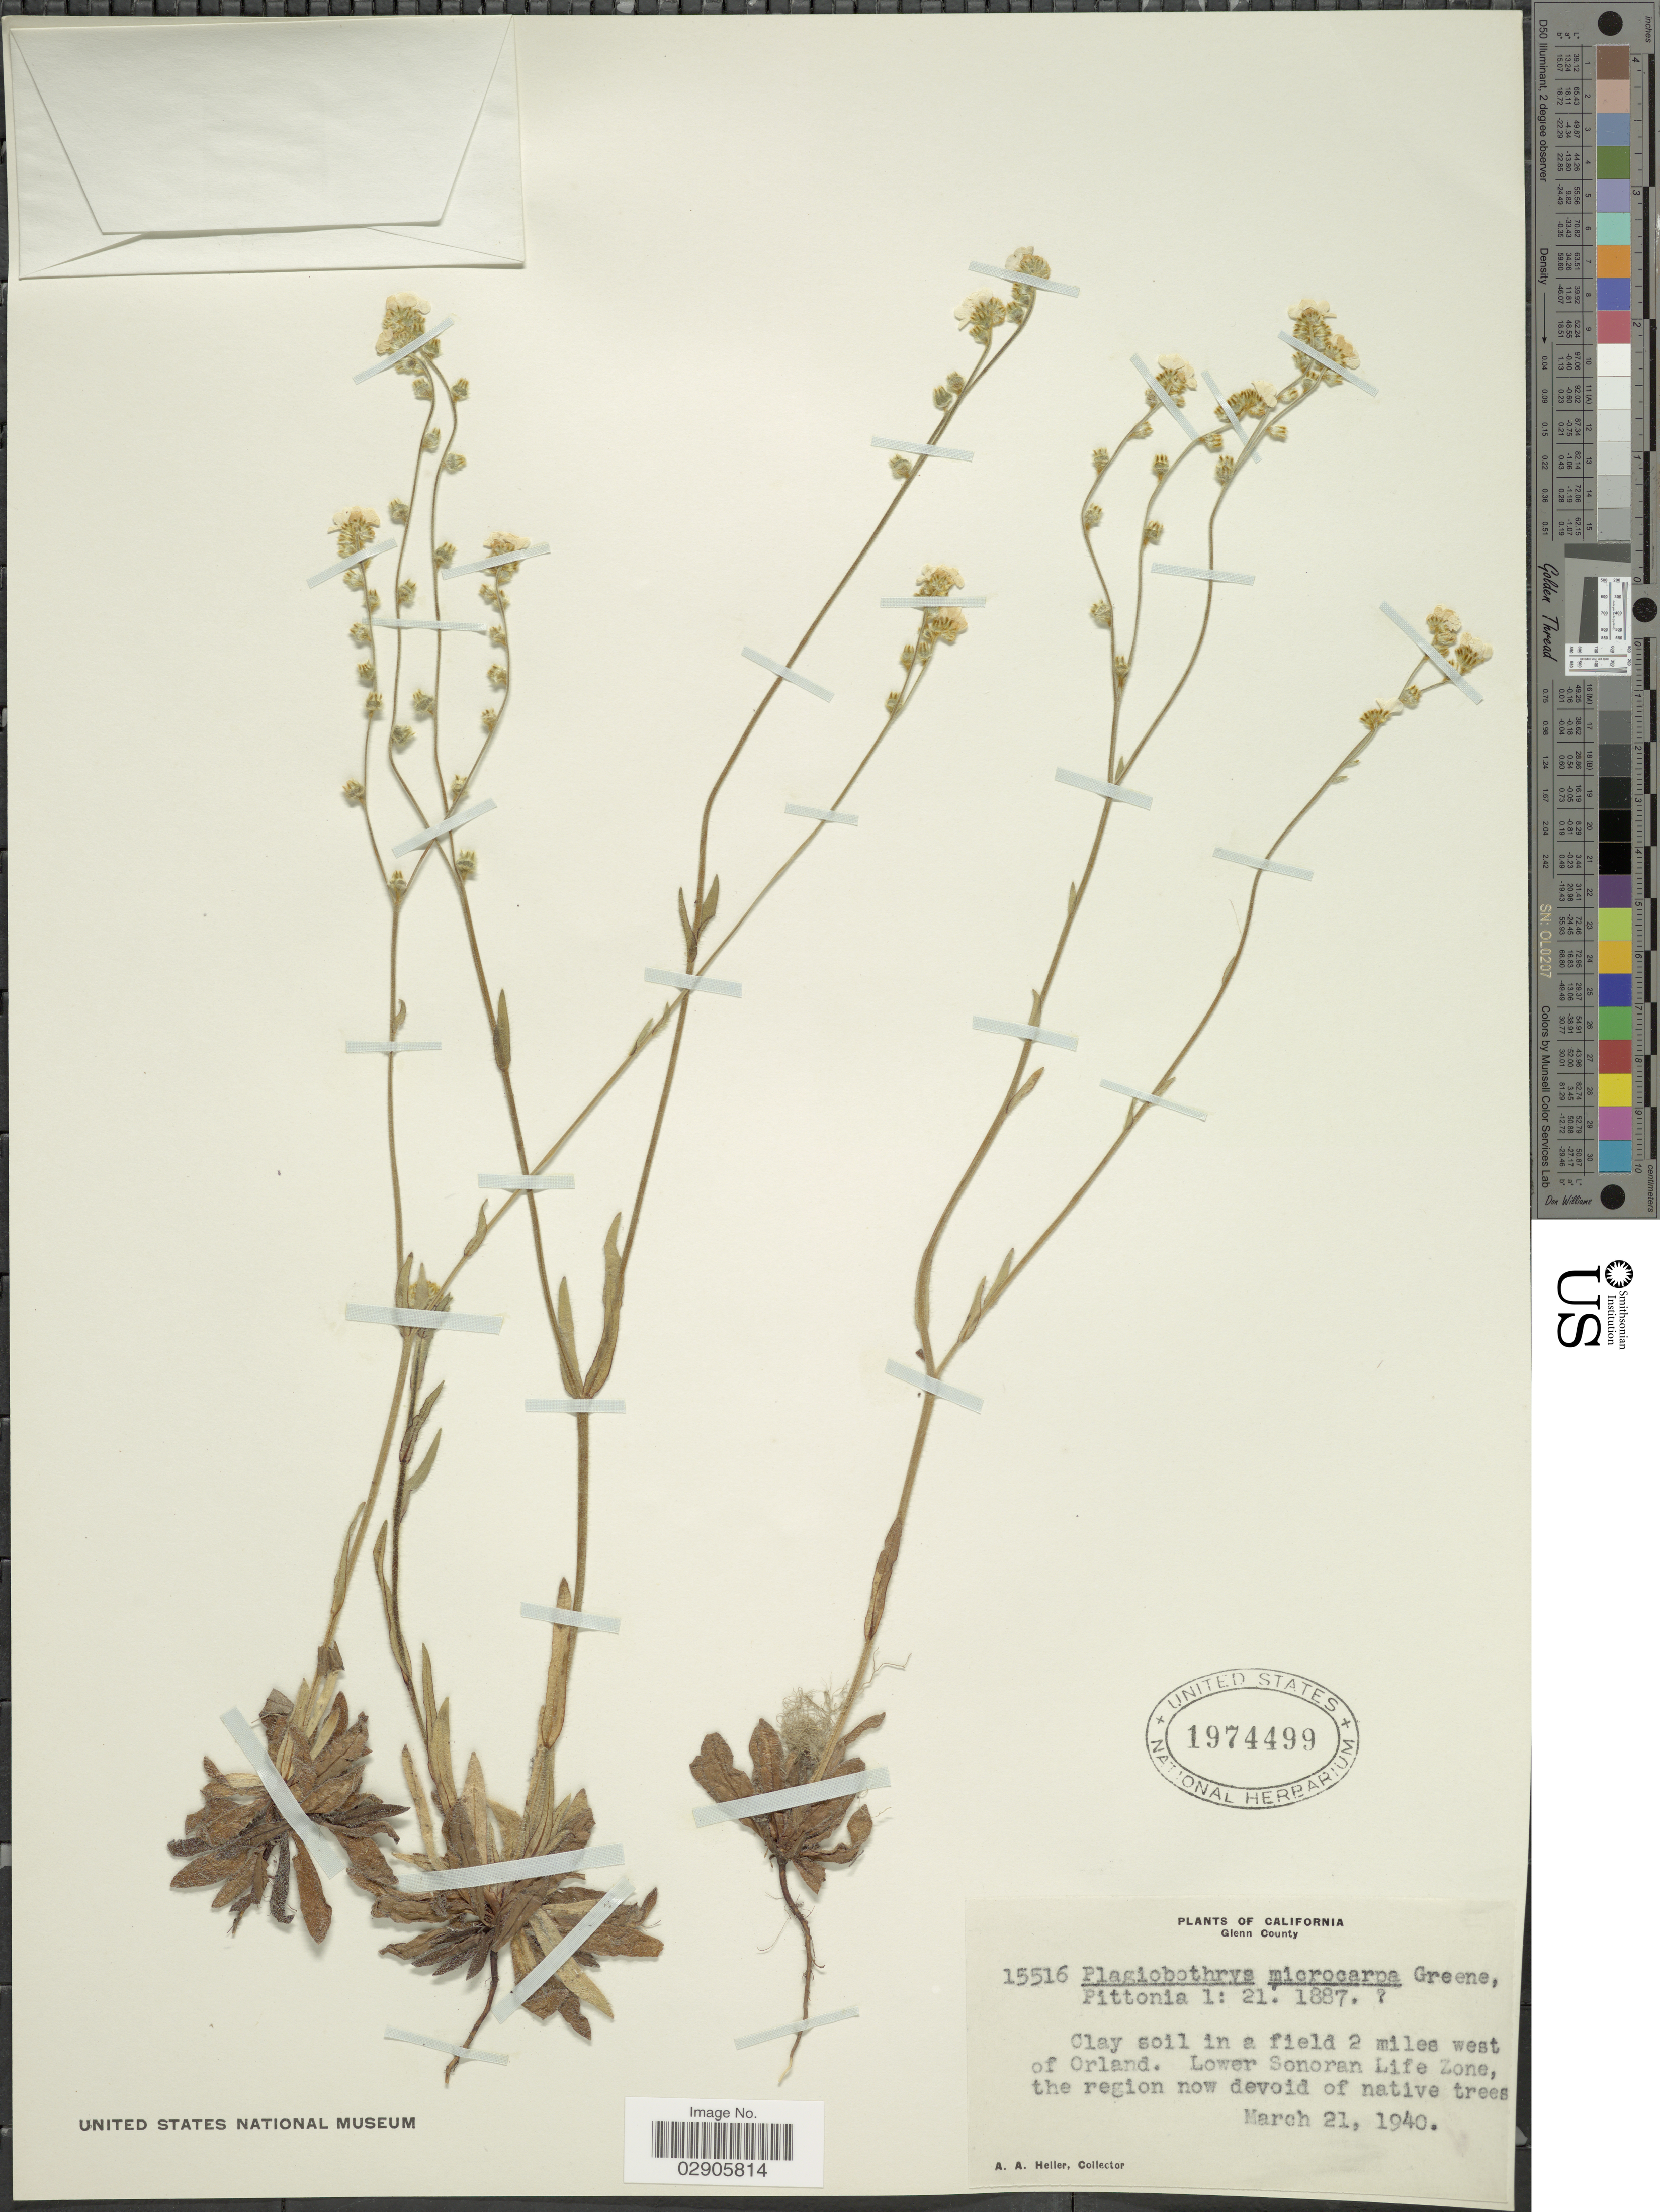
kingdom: Plantae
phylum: Tracheophyta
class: Magnoliopsida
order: Boraginales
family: Boraginaceae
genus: Plagiobothrys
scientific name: Plagiobothrys microcarpus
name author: Greene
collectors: A. A. Heller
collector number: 15516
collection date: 1940-03-21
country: United States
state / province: California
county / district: Glenn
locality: Glenn County. Clay soil in a field 2 miles west of Orland. Lower Sonoran Life Zone.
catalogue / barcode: US 1974499